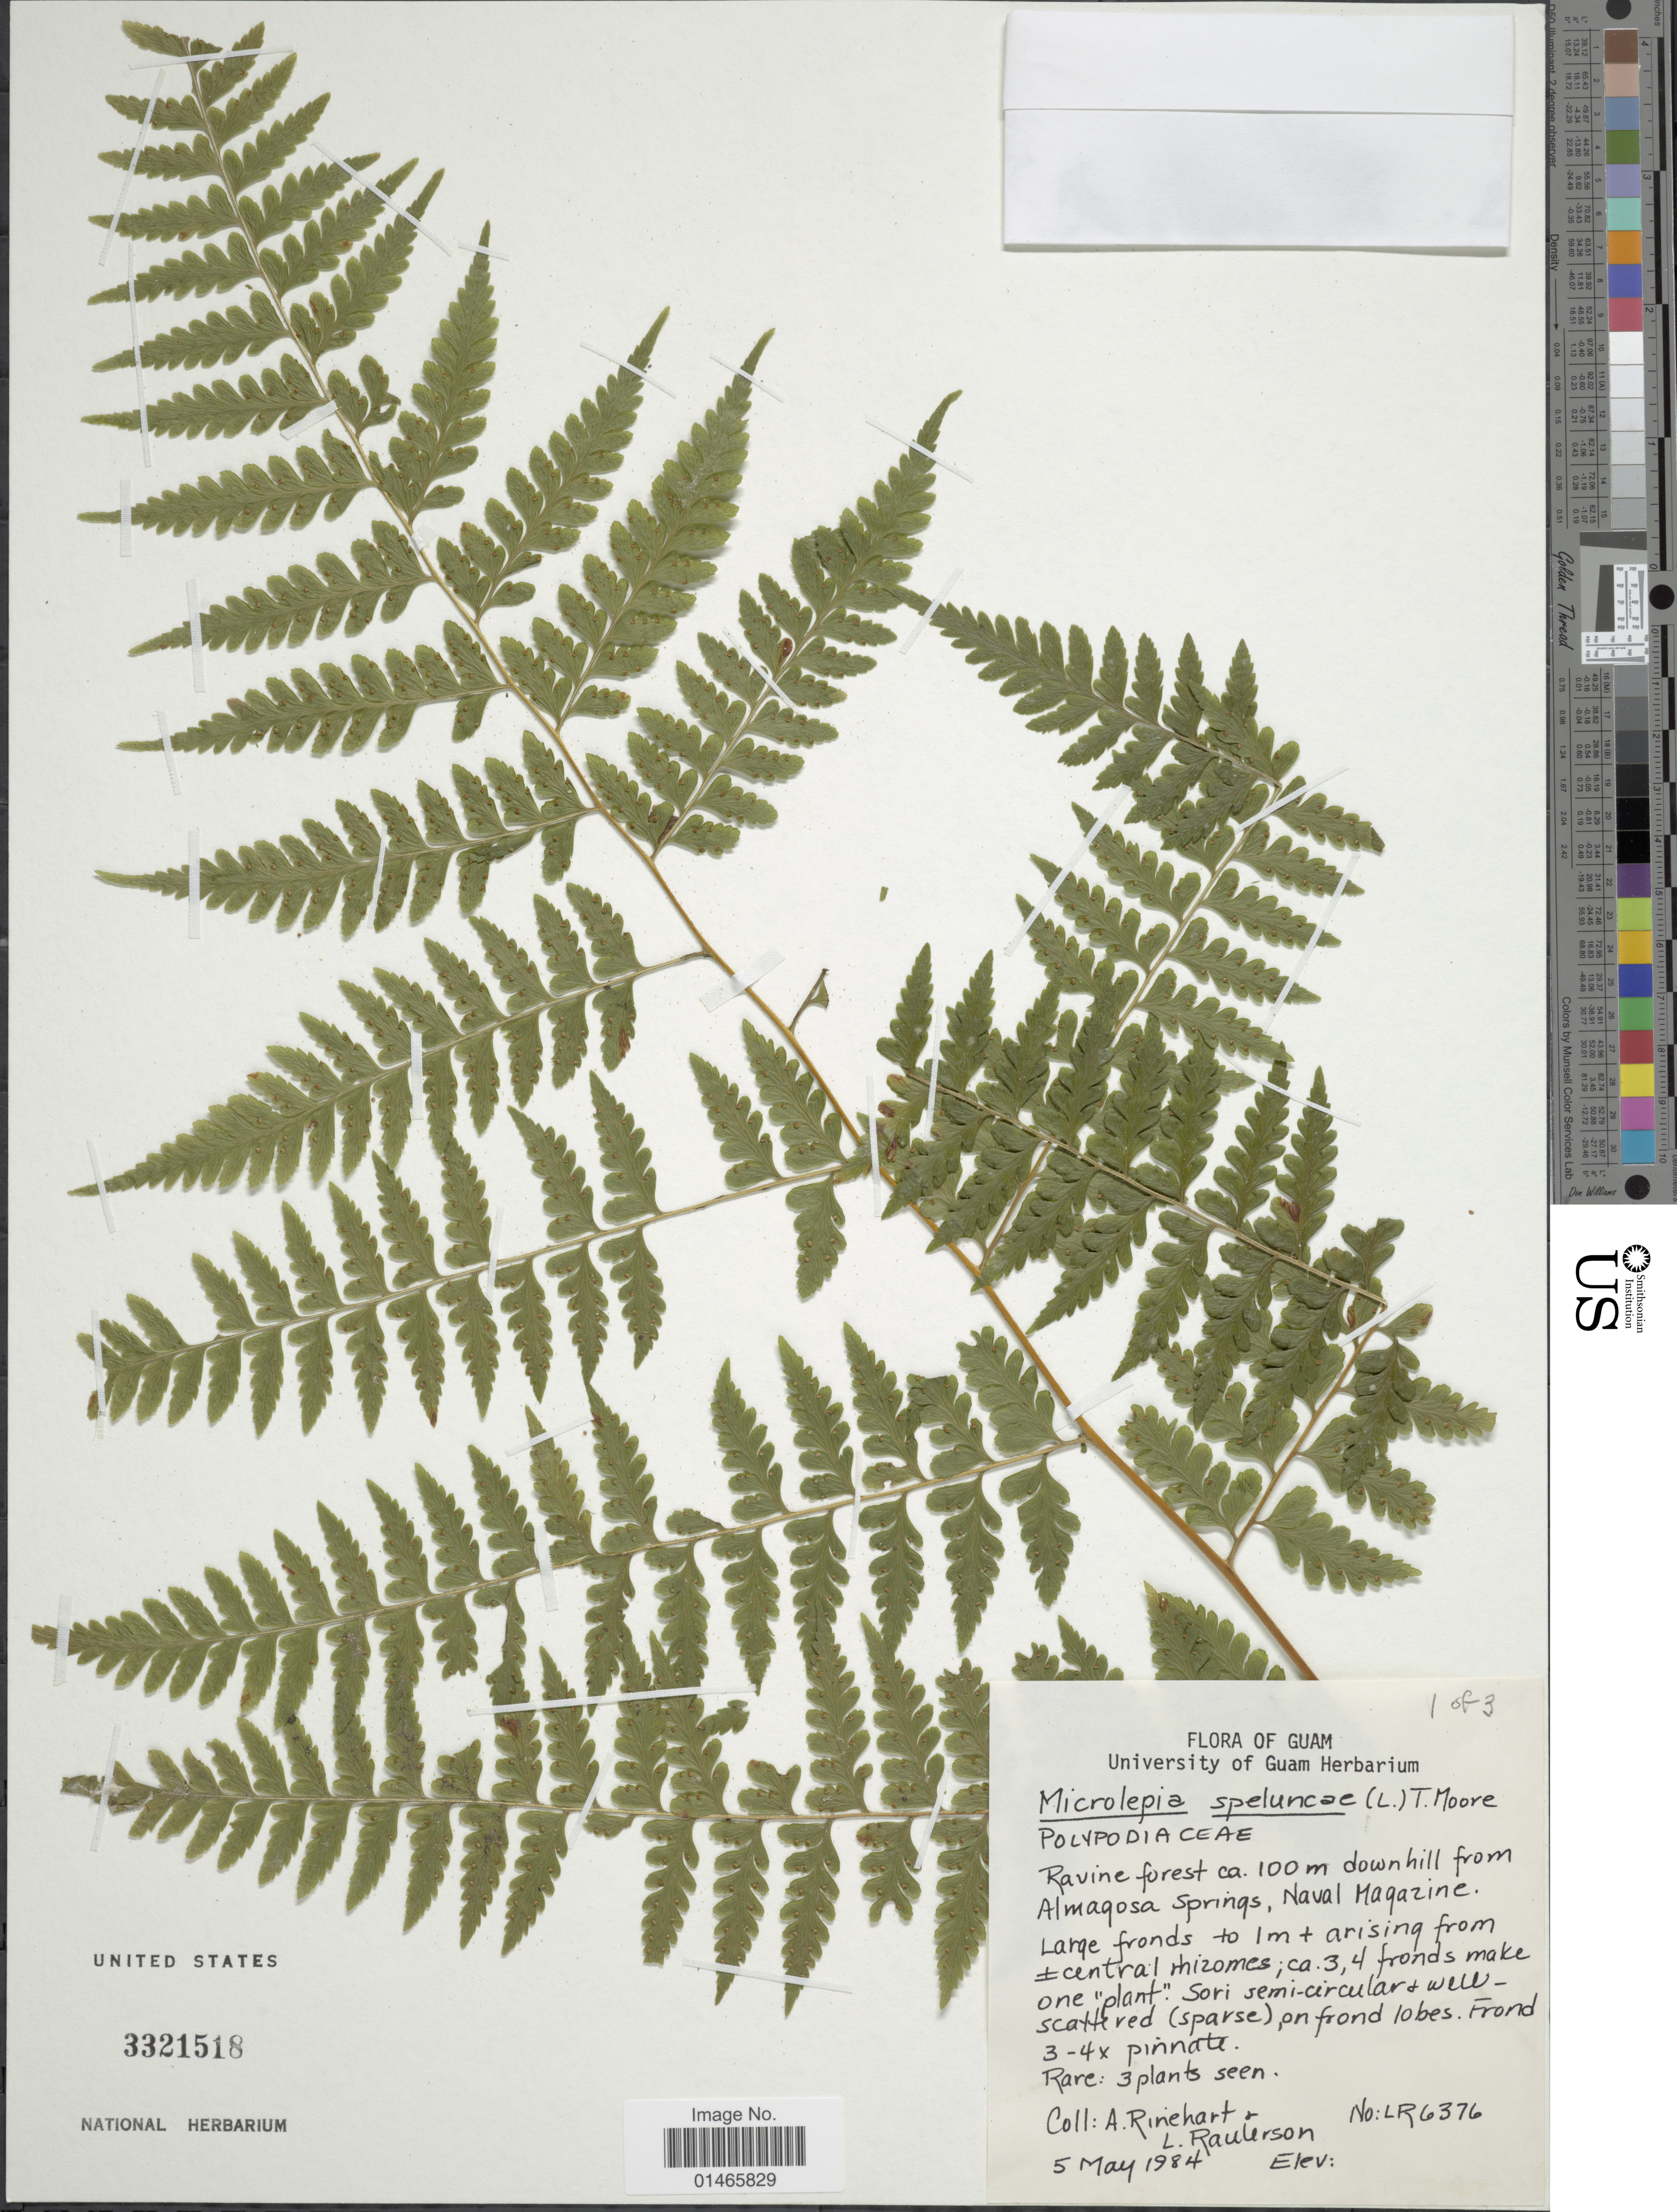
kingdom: Plantae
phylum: Tracheophyta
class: Polypodiopsida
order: Polypodiales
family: Dennstaedtiaceae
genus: Microlepia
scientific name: Microlepia speluncae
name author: (L.) T. Moore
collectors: A. Rinehart & L. Raulerson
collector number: LR6376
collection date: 1984-05-05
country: Guam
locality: Ravine forest ca. 100 m downhill from Amagosa springs, Naval Magazine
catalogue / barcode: US 3321518